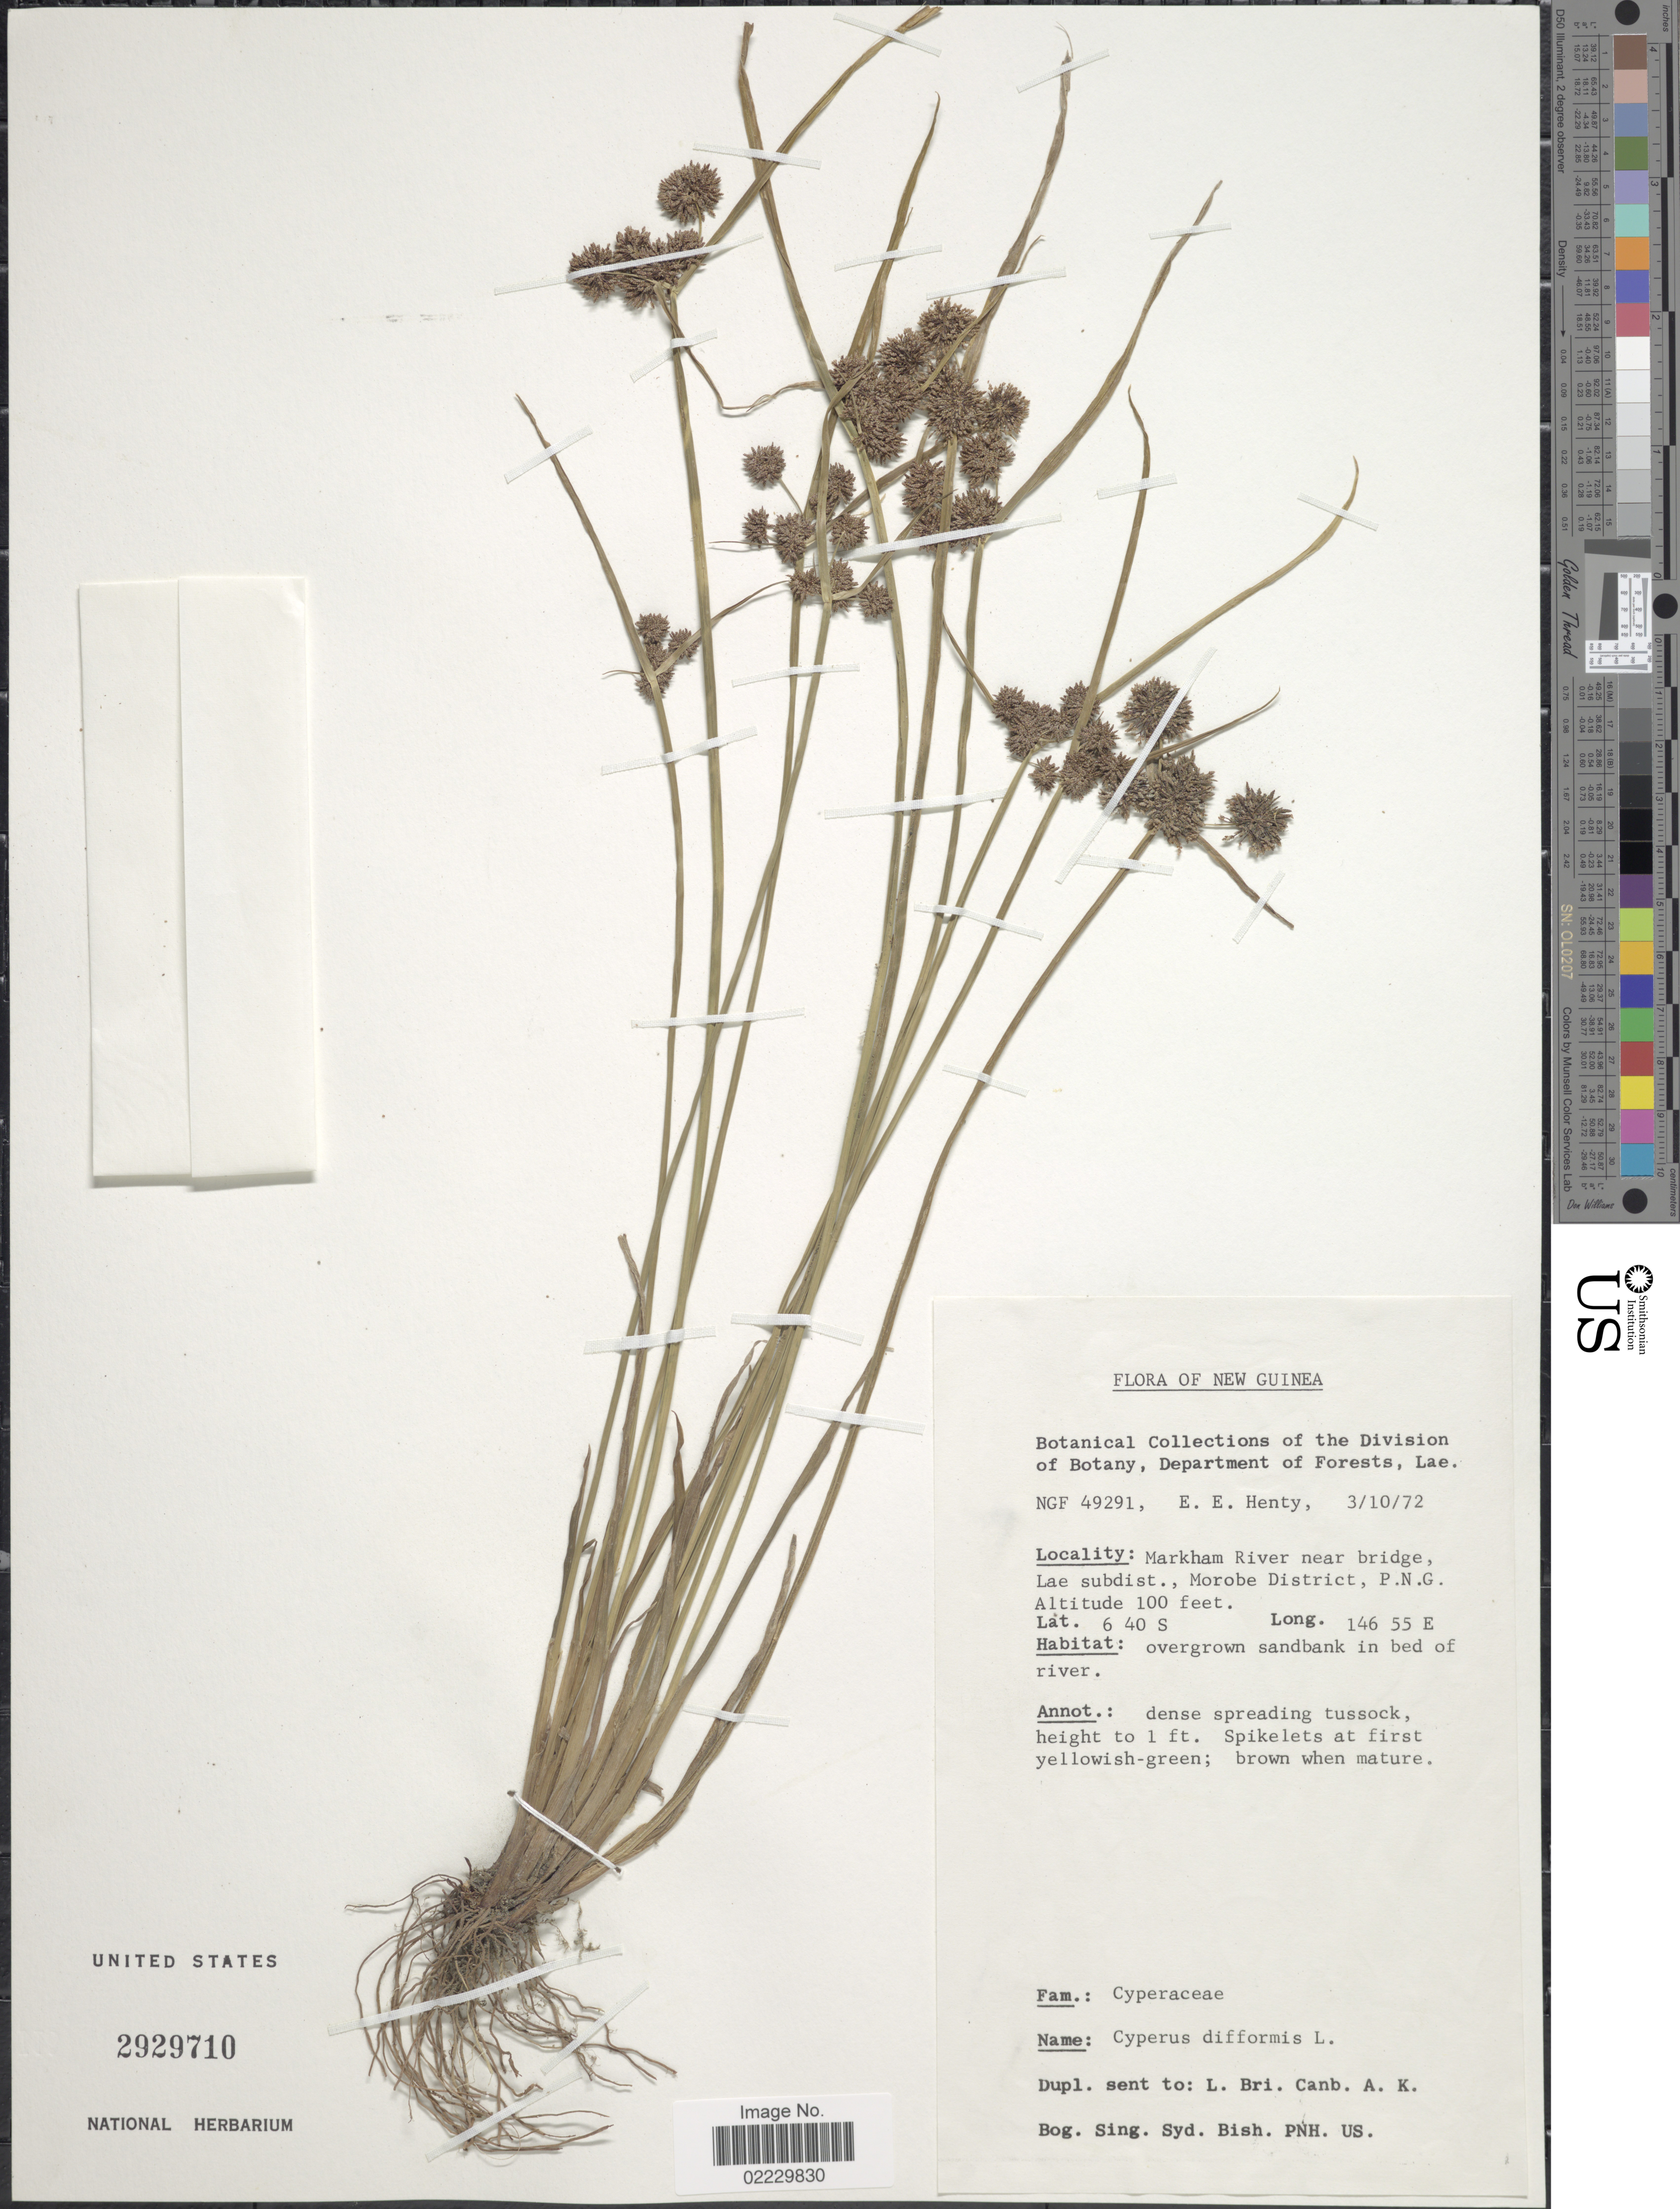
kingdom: Plantae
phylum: Tracheophyta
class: Liliopsida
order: Poales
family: Cyperaceae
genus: Cyperus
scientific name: Cyperus difformis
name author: L.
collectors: E. Henty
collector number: NGF49291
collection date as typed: Transcribed d/m/y: 3/10/72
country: Papua New Guinea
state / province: Morobe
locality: New Guinea. Markham River near bridge, Lae subdist., Morobe District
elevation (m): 30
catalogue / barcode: US 2929710